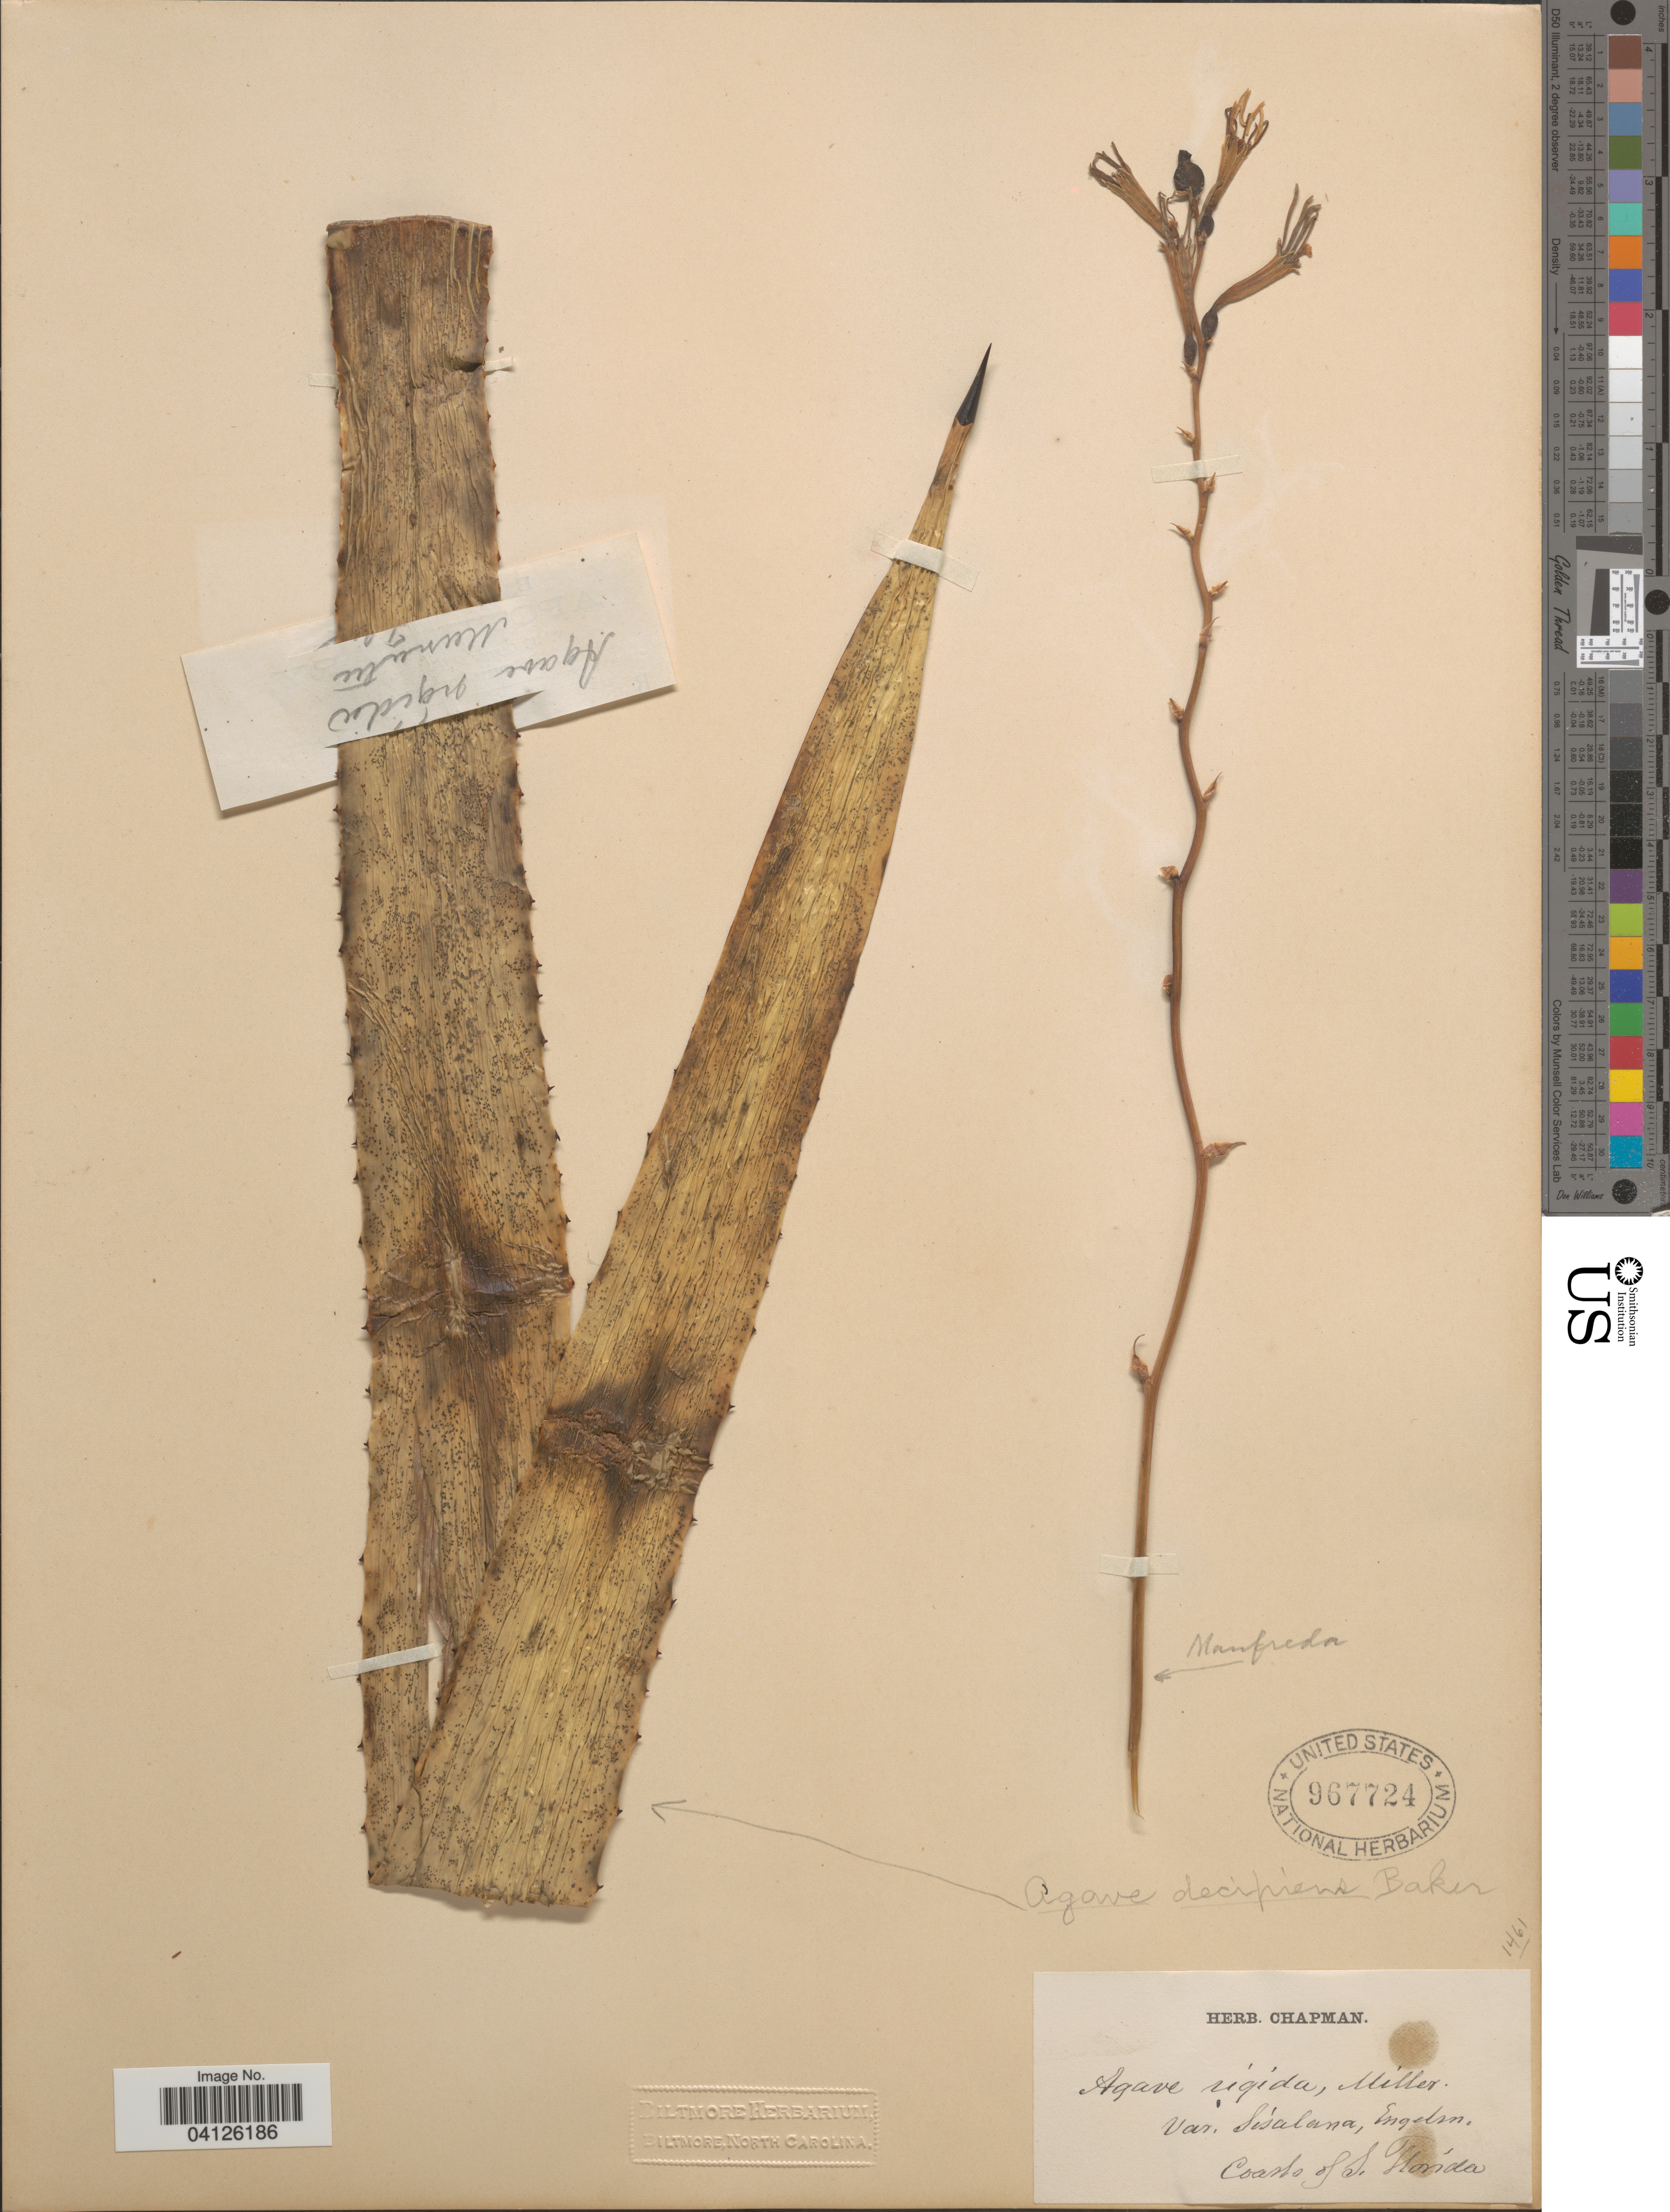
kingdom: Plantae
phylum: Tracheophyta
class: Liliopsida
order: Asparagales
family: Asparagaceae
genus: Agave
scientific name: Agave rigida var. sisalana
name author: (Perrine) Engelm.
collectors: ex herb. Chapman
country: United States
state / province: Florida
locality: Coasts of S. Florida.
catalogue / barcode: US 967724